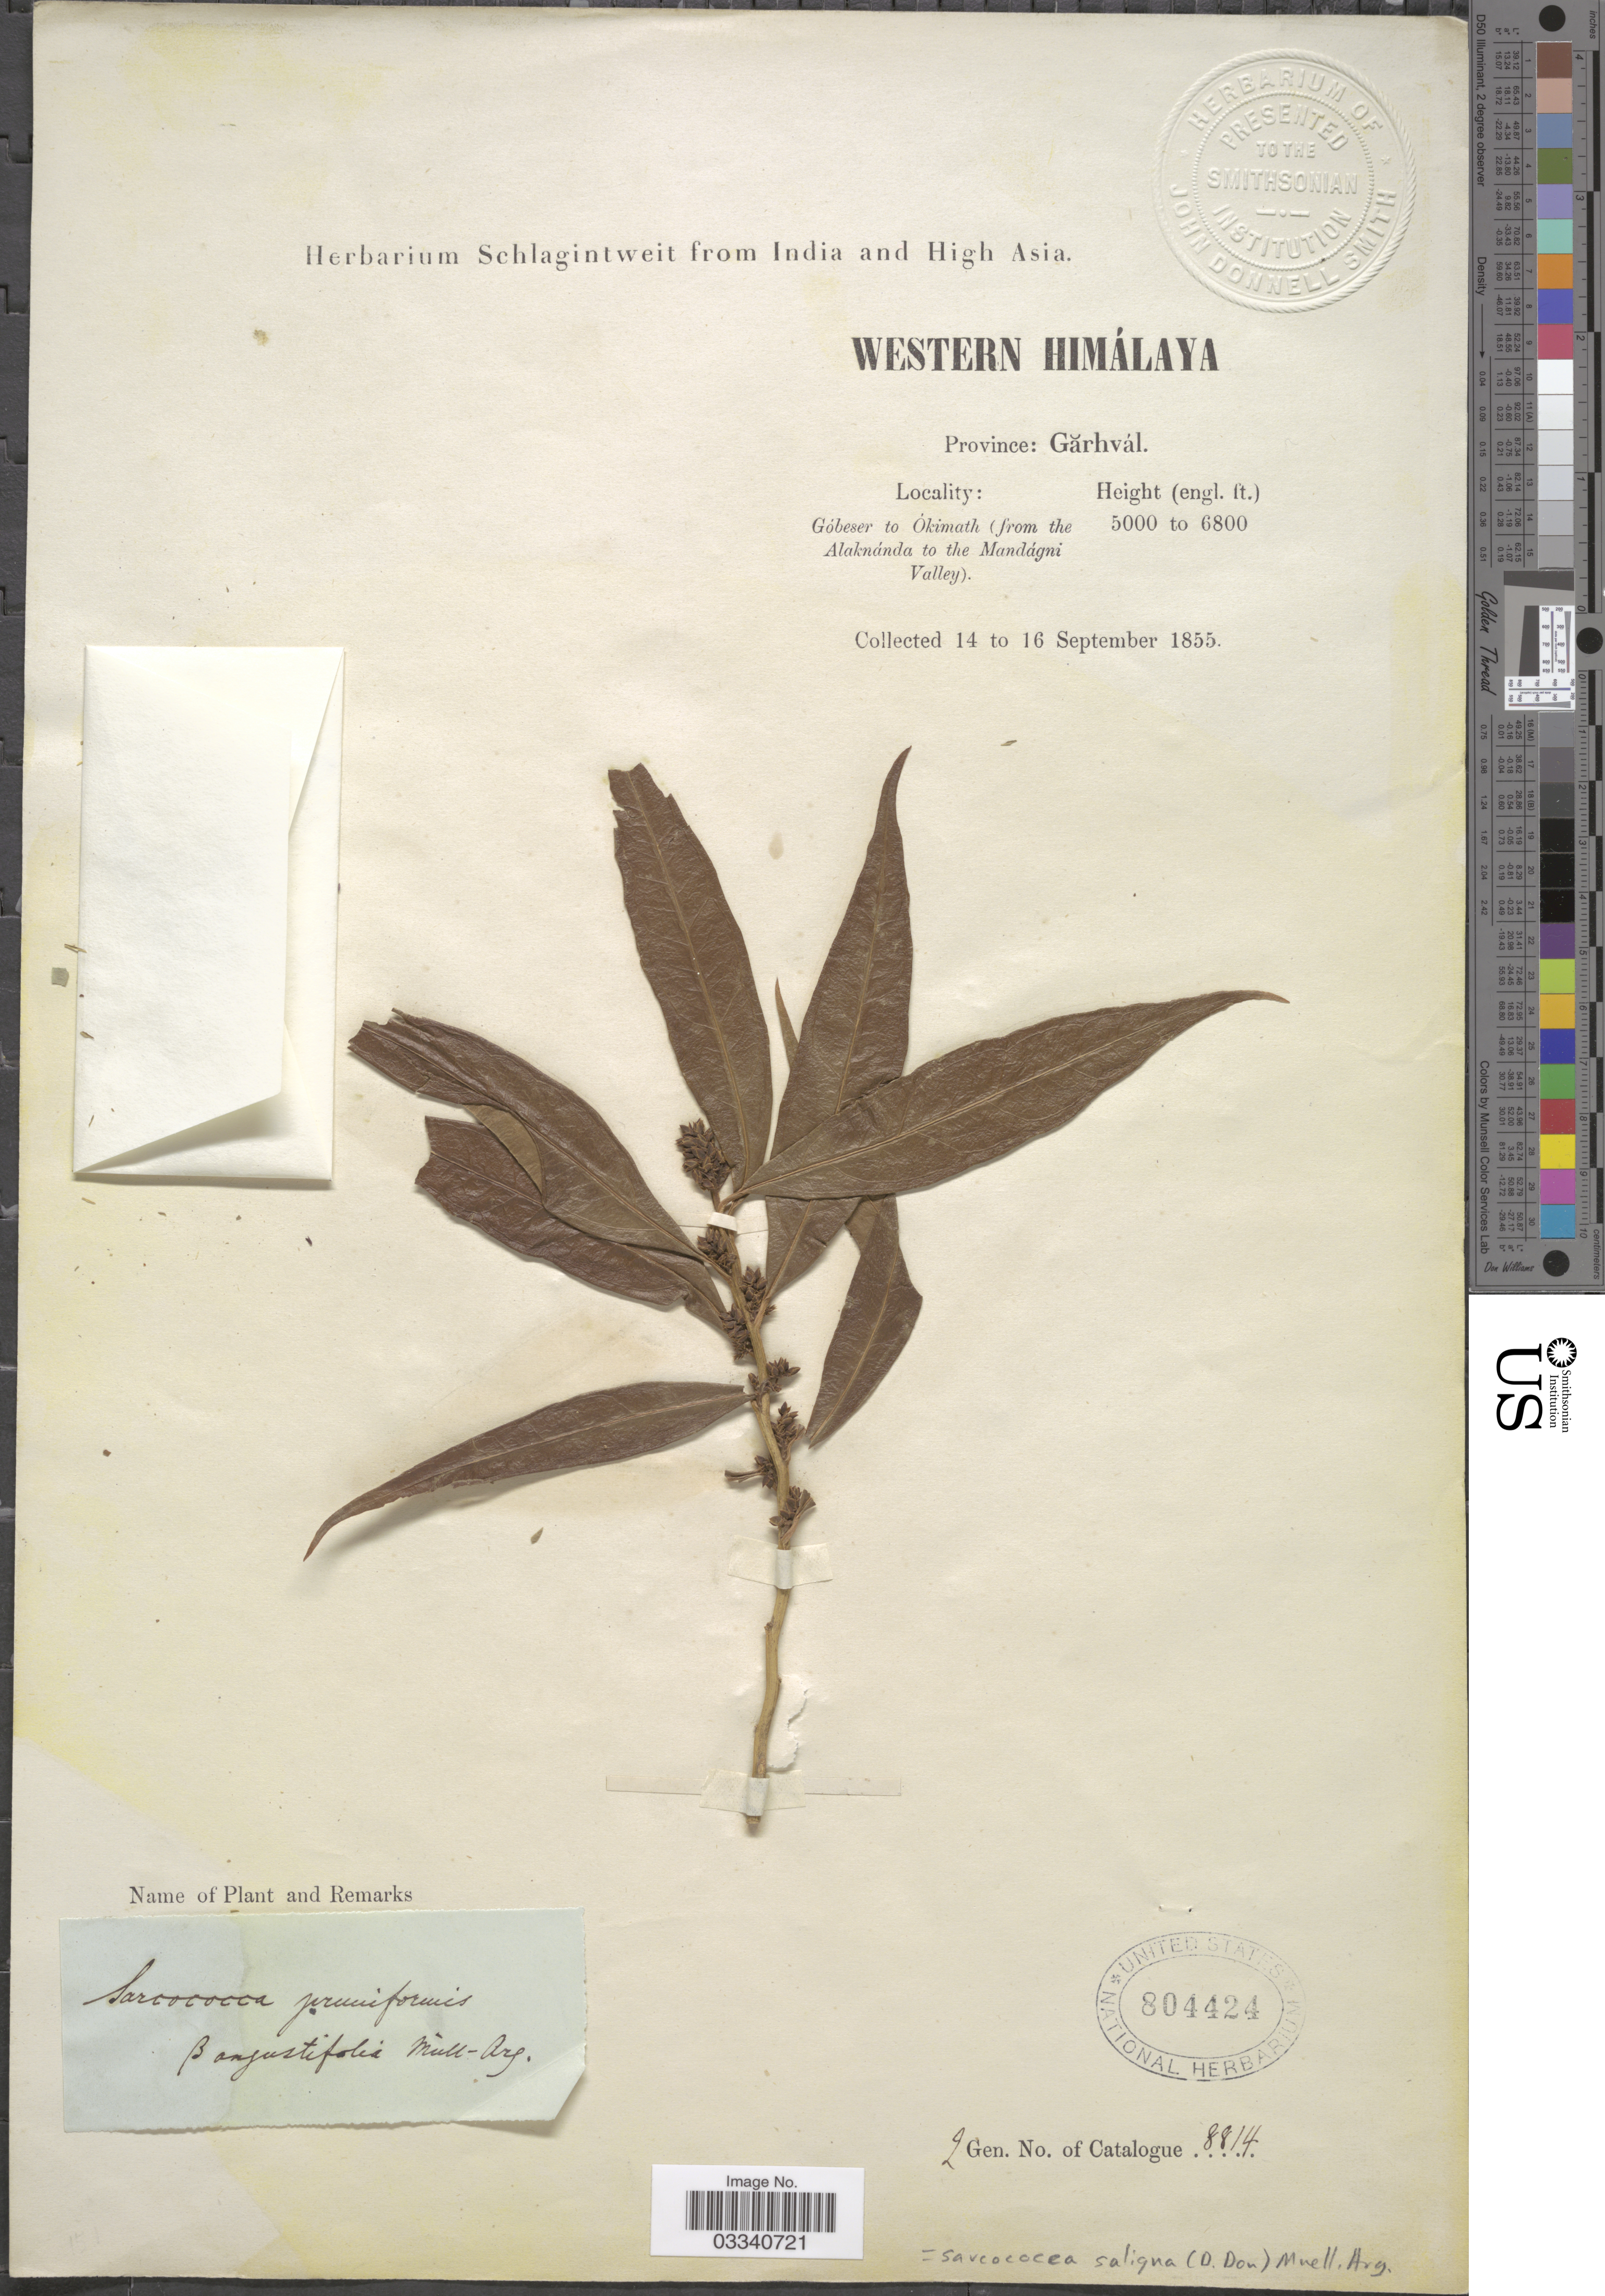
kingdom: Plantae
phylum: Tracheophyta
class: Magnoliopsida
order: Buxales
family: Buxaceae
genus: Sarcococca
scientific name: Sarcococca saligna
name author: (D. Don) Müll. Arg.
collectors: ex herb. Schlagintweit from India and High Asia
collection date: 1855-09-14/1855-09-16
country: India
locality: Western Himalaya. Province: Garhvál. Góbeser to Ókimath (from the Alaknánda to the Mandágni Valley).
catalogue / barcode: US 804424